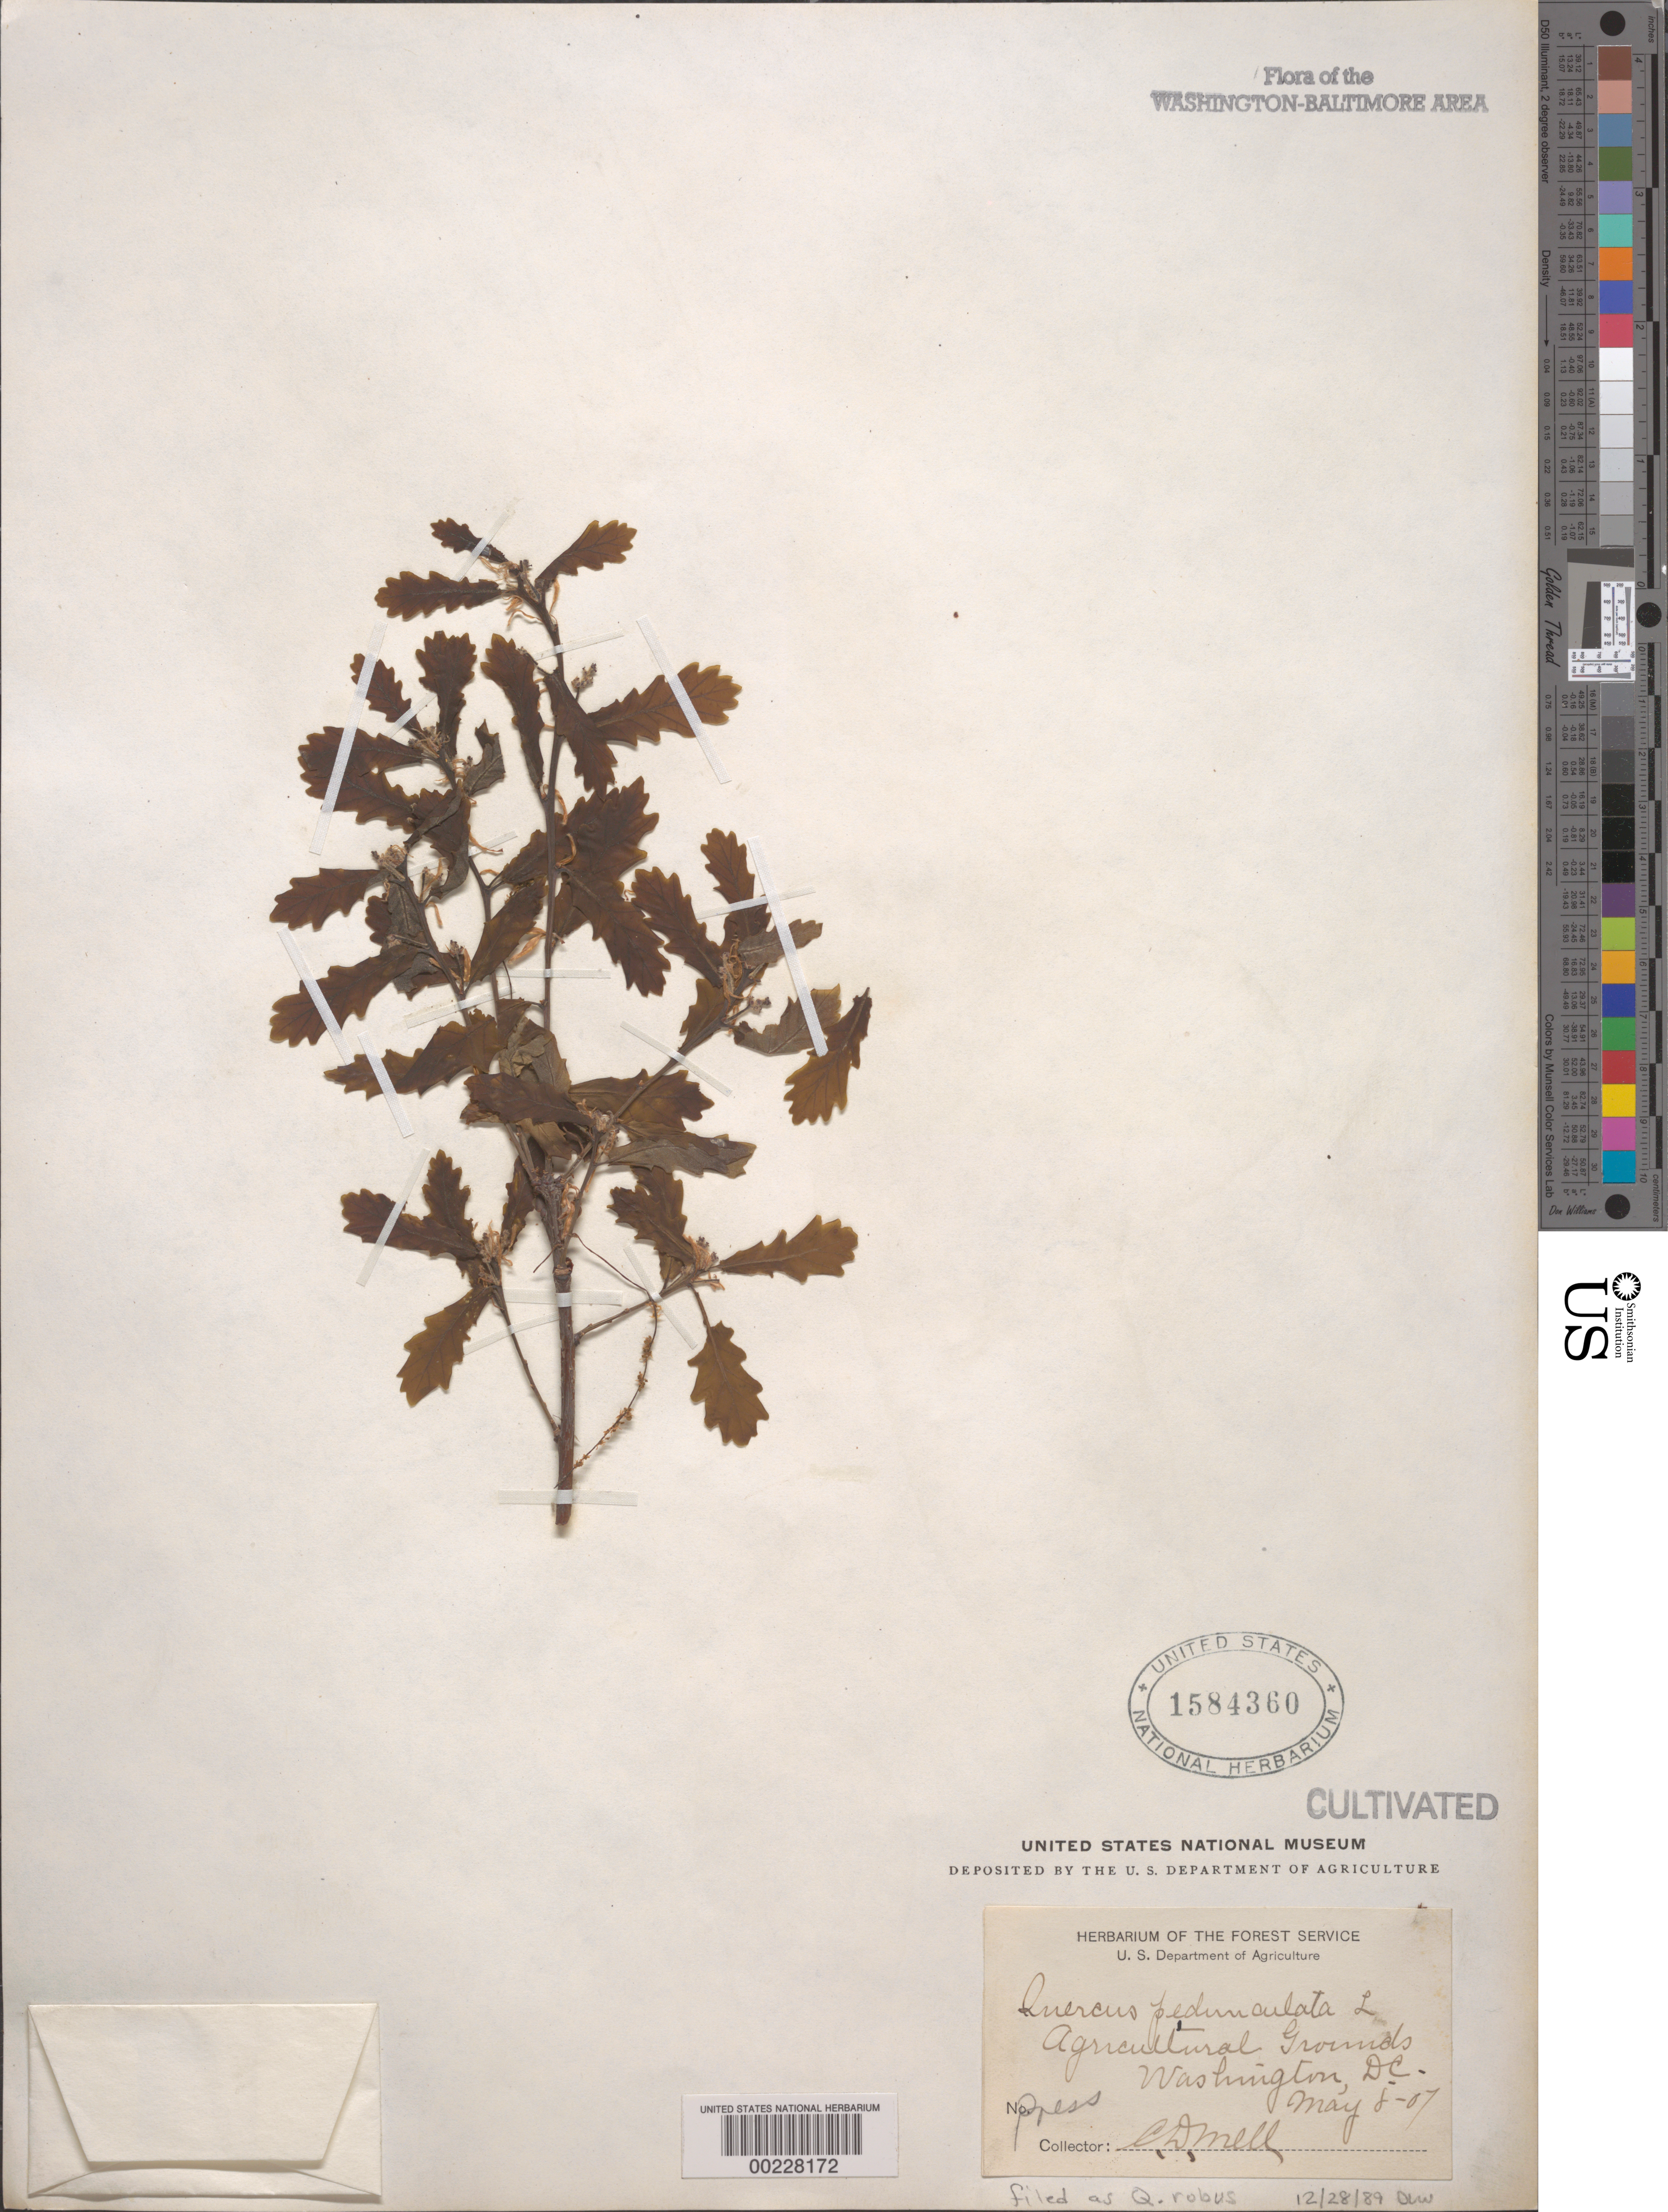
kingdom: Plantae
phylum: Tracheophyta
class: Magnoliopsida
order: Fagales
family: Fagaceae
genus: Quercus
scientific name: Quercus robur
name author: L.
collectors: C. D. Mell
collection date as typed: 08 May 1907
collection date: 1907-05-08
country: United States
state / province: District of Columbia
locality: Agricultural grounds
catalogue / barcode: US 1584360